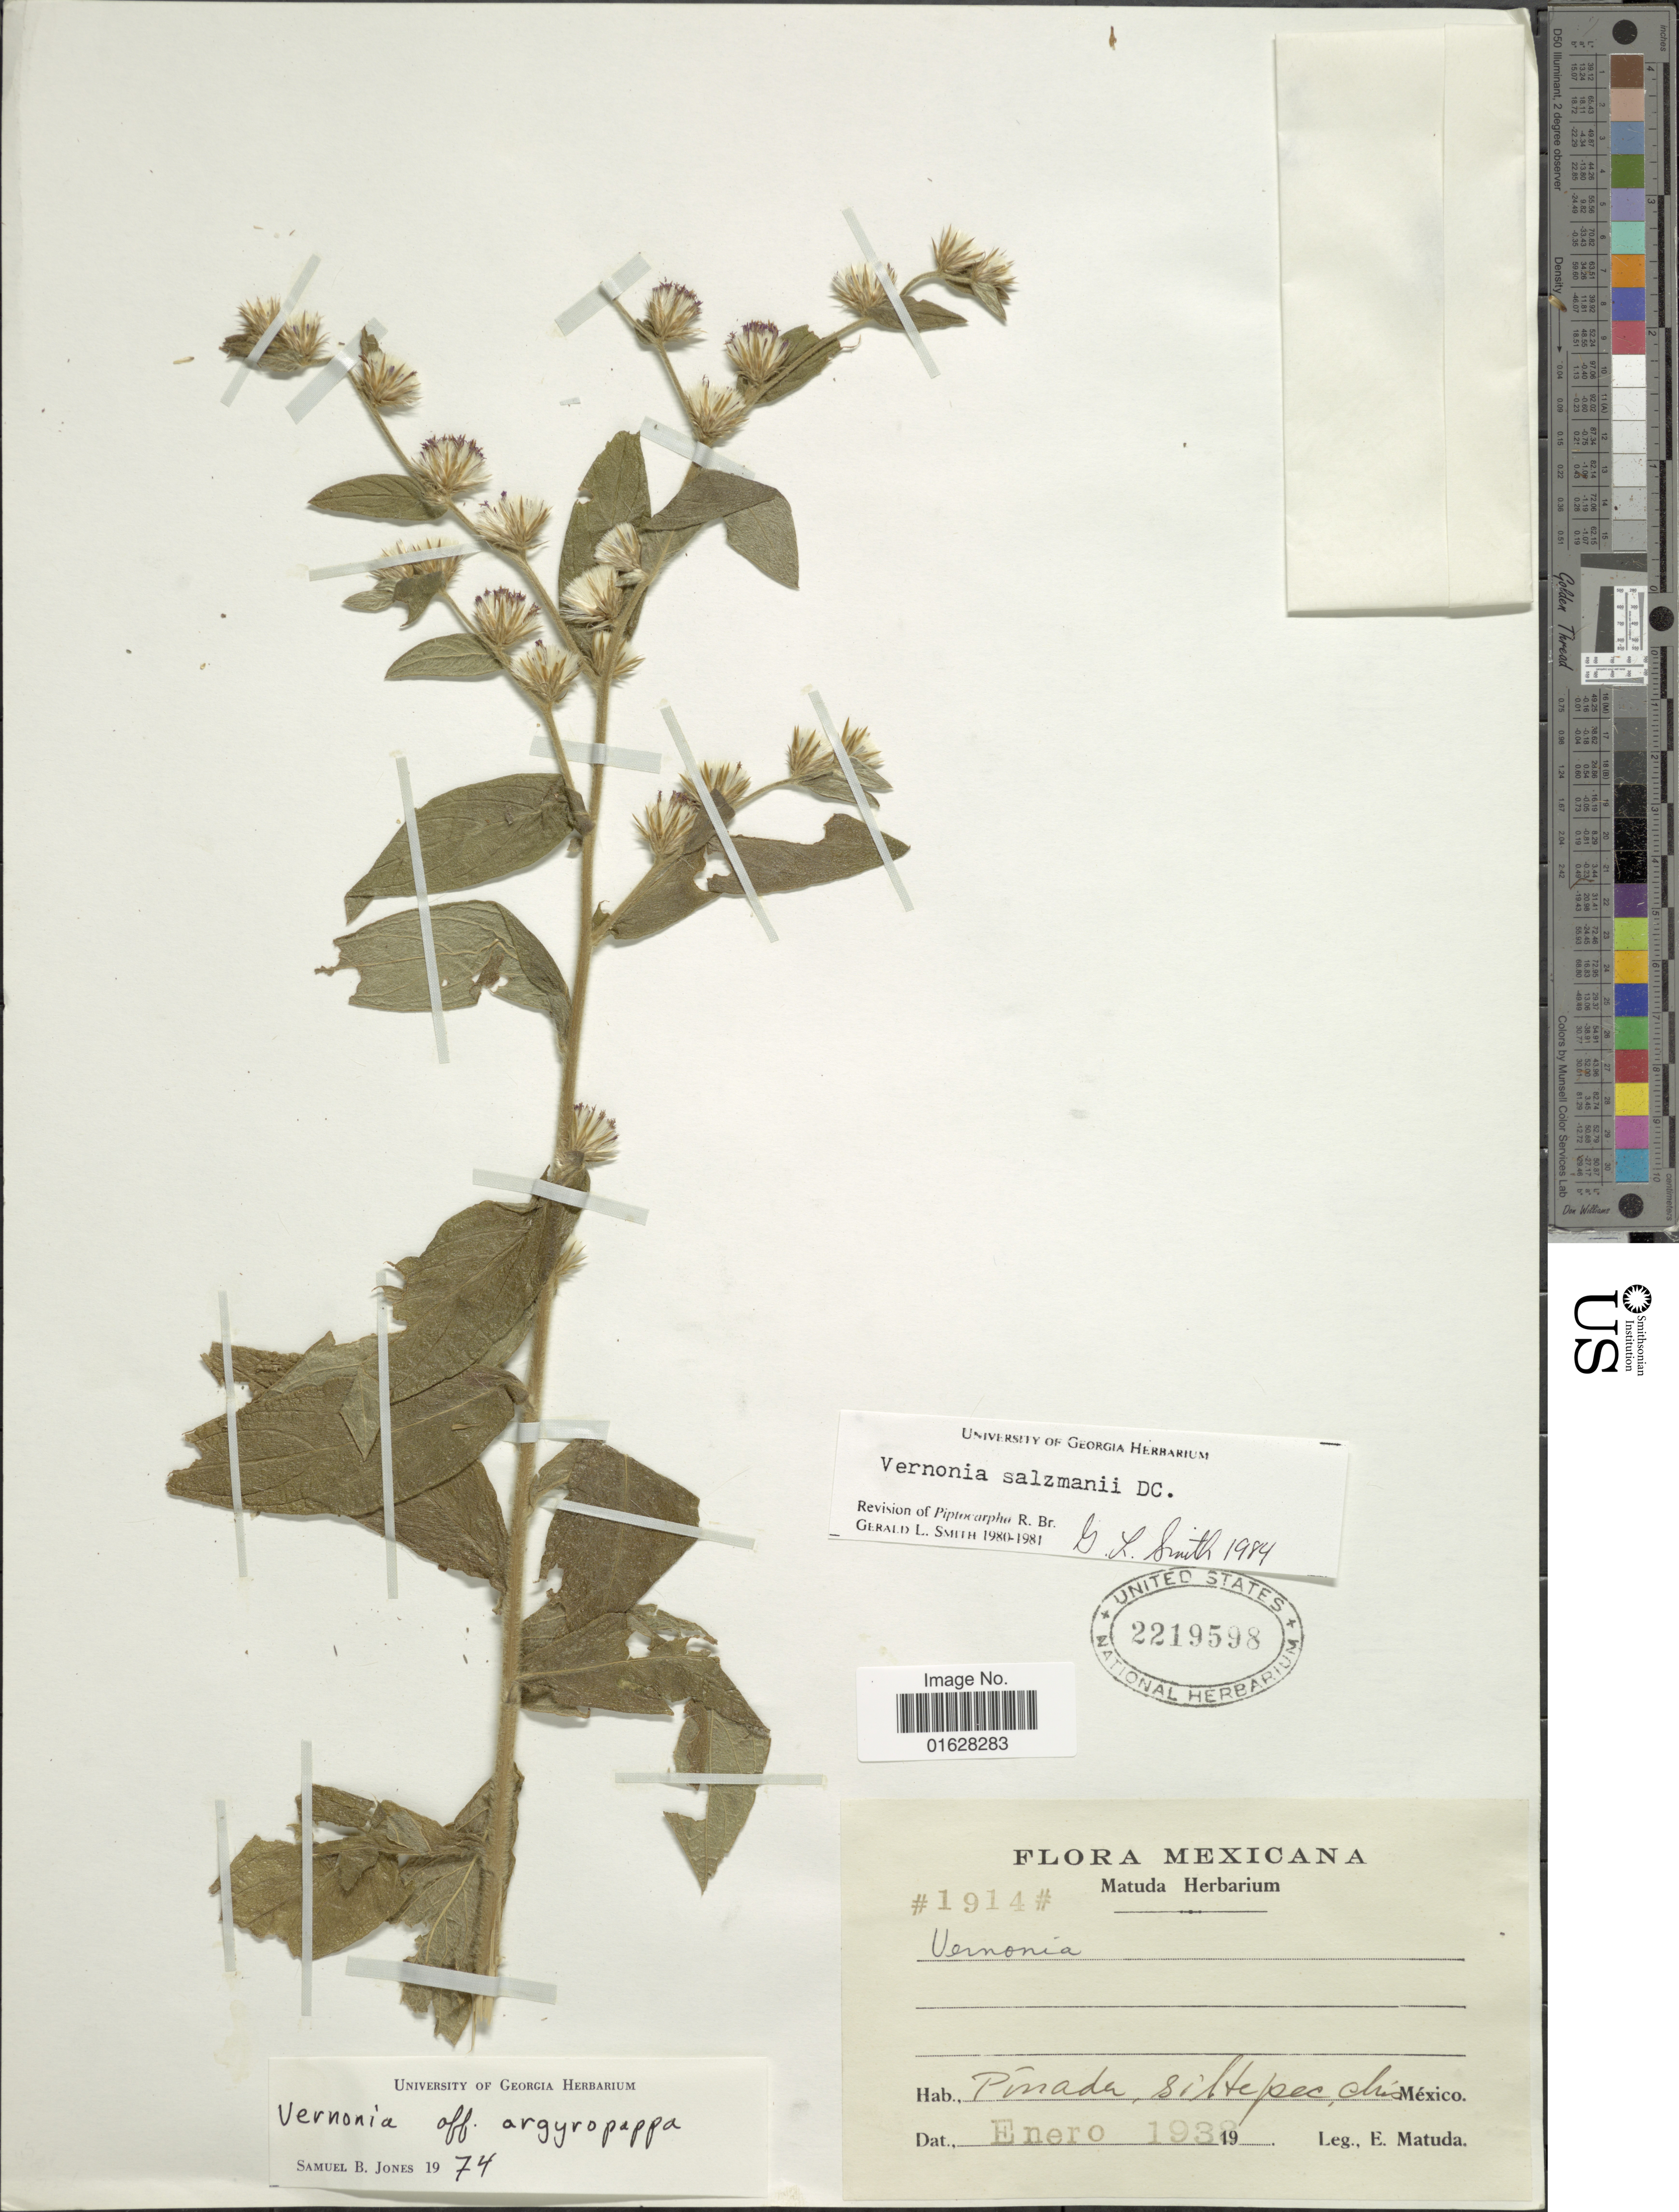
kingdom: Plantae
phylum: Tracheophyta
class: Magnoliopsida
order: Asterales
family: Asteraceae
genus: Lepidaploa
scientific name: Lepidaploa salzmannii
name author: (DC.) H. Rob.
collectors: E. Matuda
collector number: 1914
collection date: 1938-01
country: Mexico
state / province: Chiapas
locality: Mexicana, Pinada, Siltepec, Chis, Mexico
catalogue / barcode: US 2219598